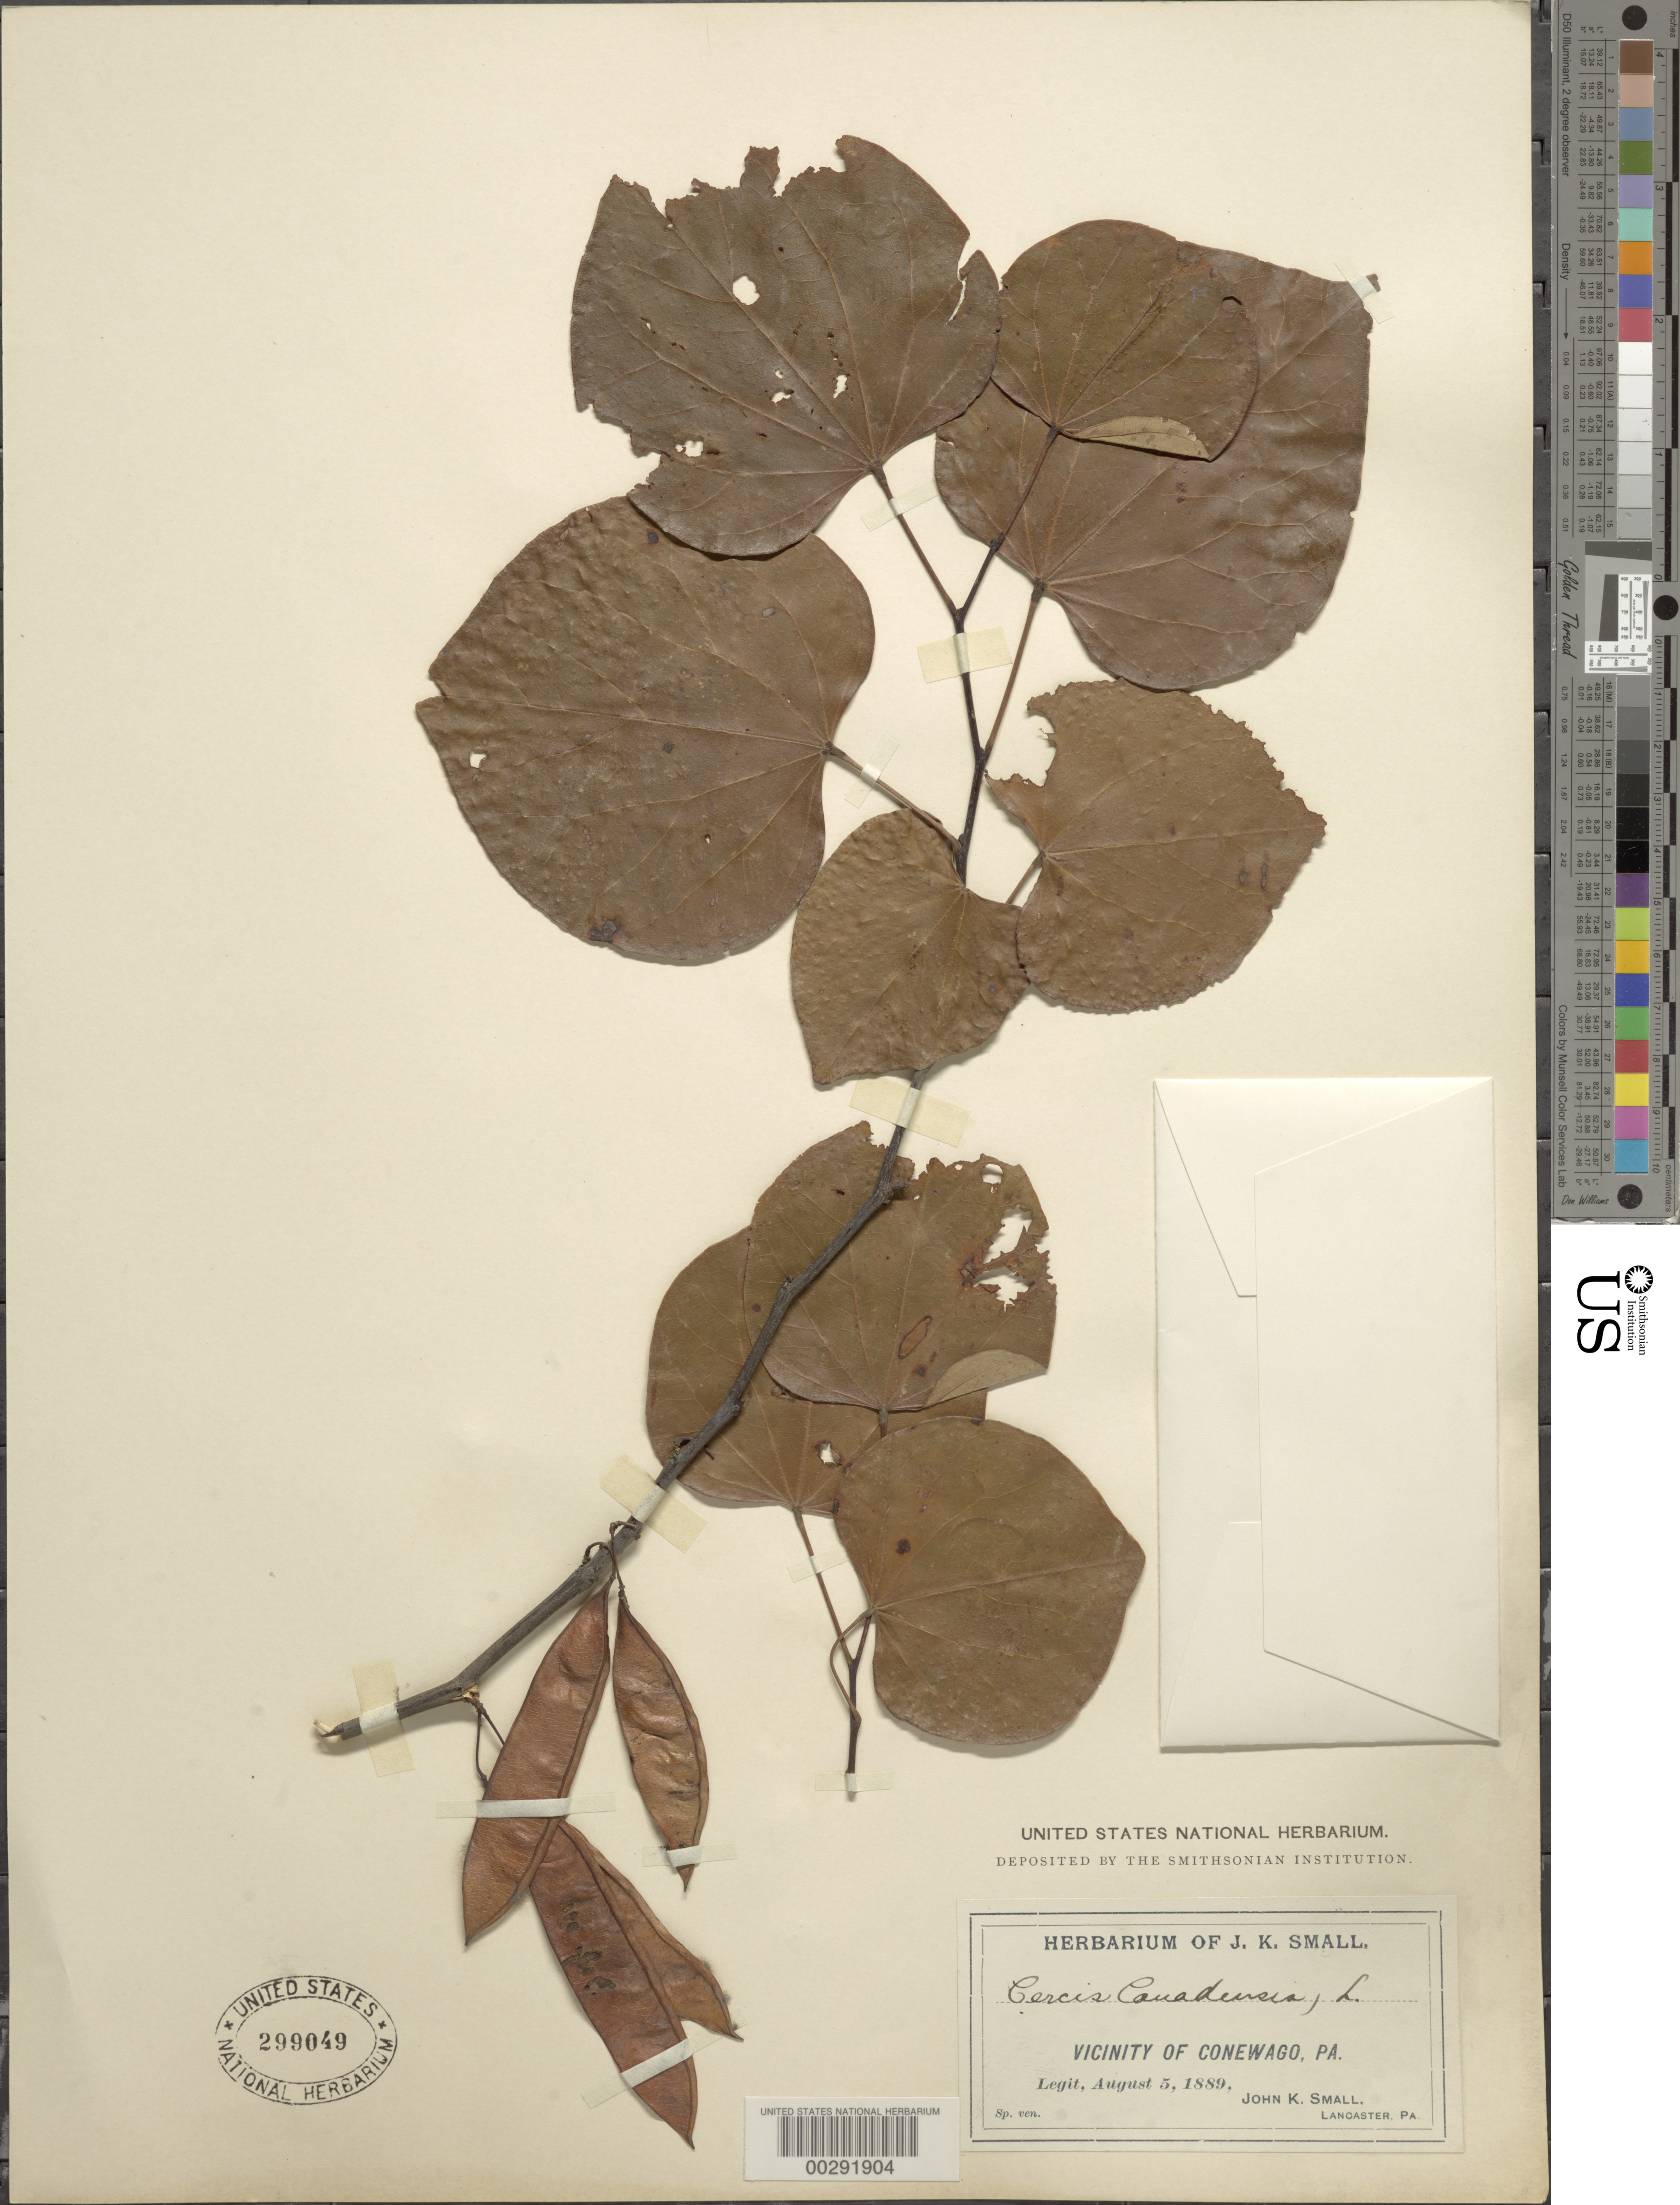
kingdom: Plantae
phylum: Tracheophyta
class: Magnoliopsida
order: Fabales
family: Fabaceae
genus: Cercis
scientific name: Cercis canadensis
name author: L.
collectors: J. K. Small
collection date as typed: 05 Aug 1889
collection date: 1889-08-05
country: United States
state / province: Pennsylvania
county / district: Lancaster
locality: Conewago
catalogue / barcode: US 299049